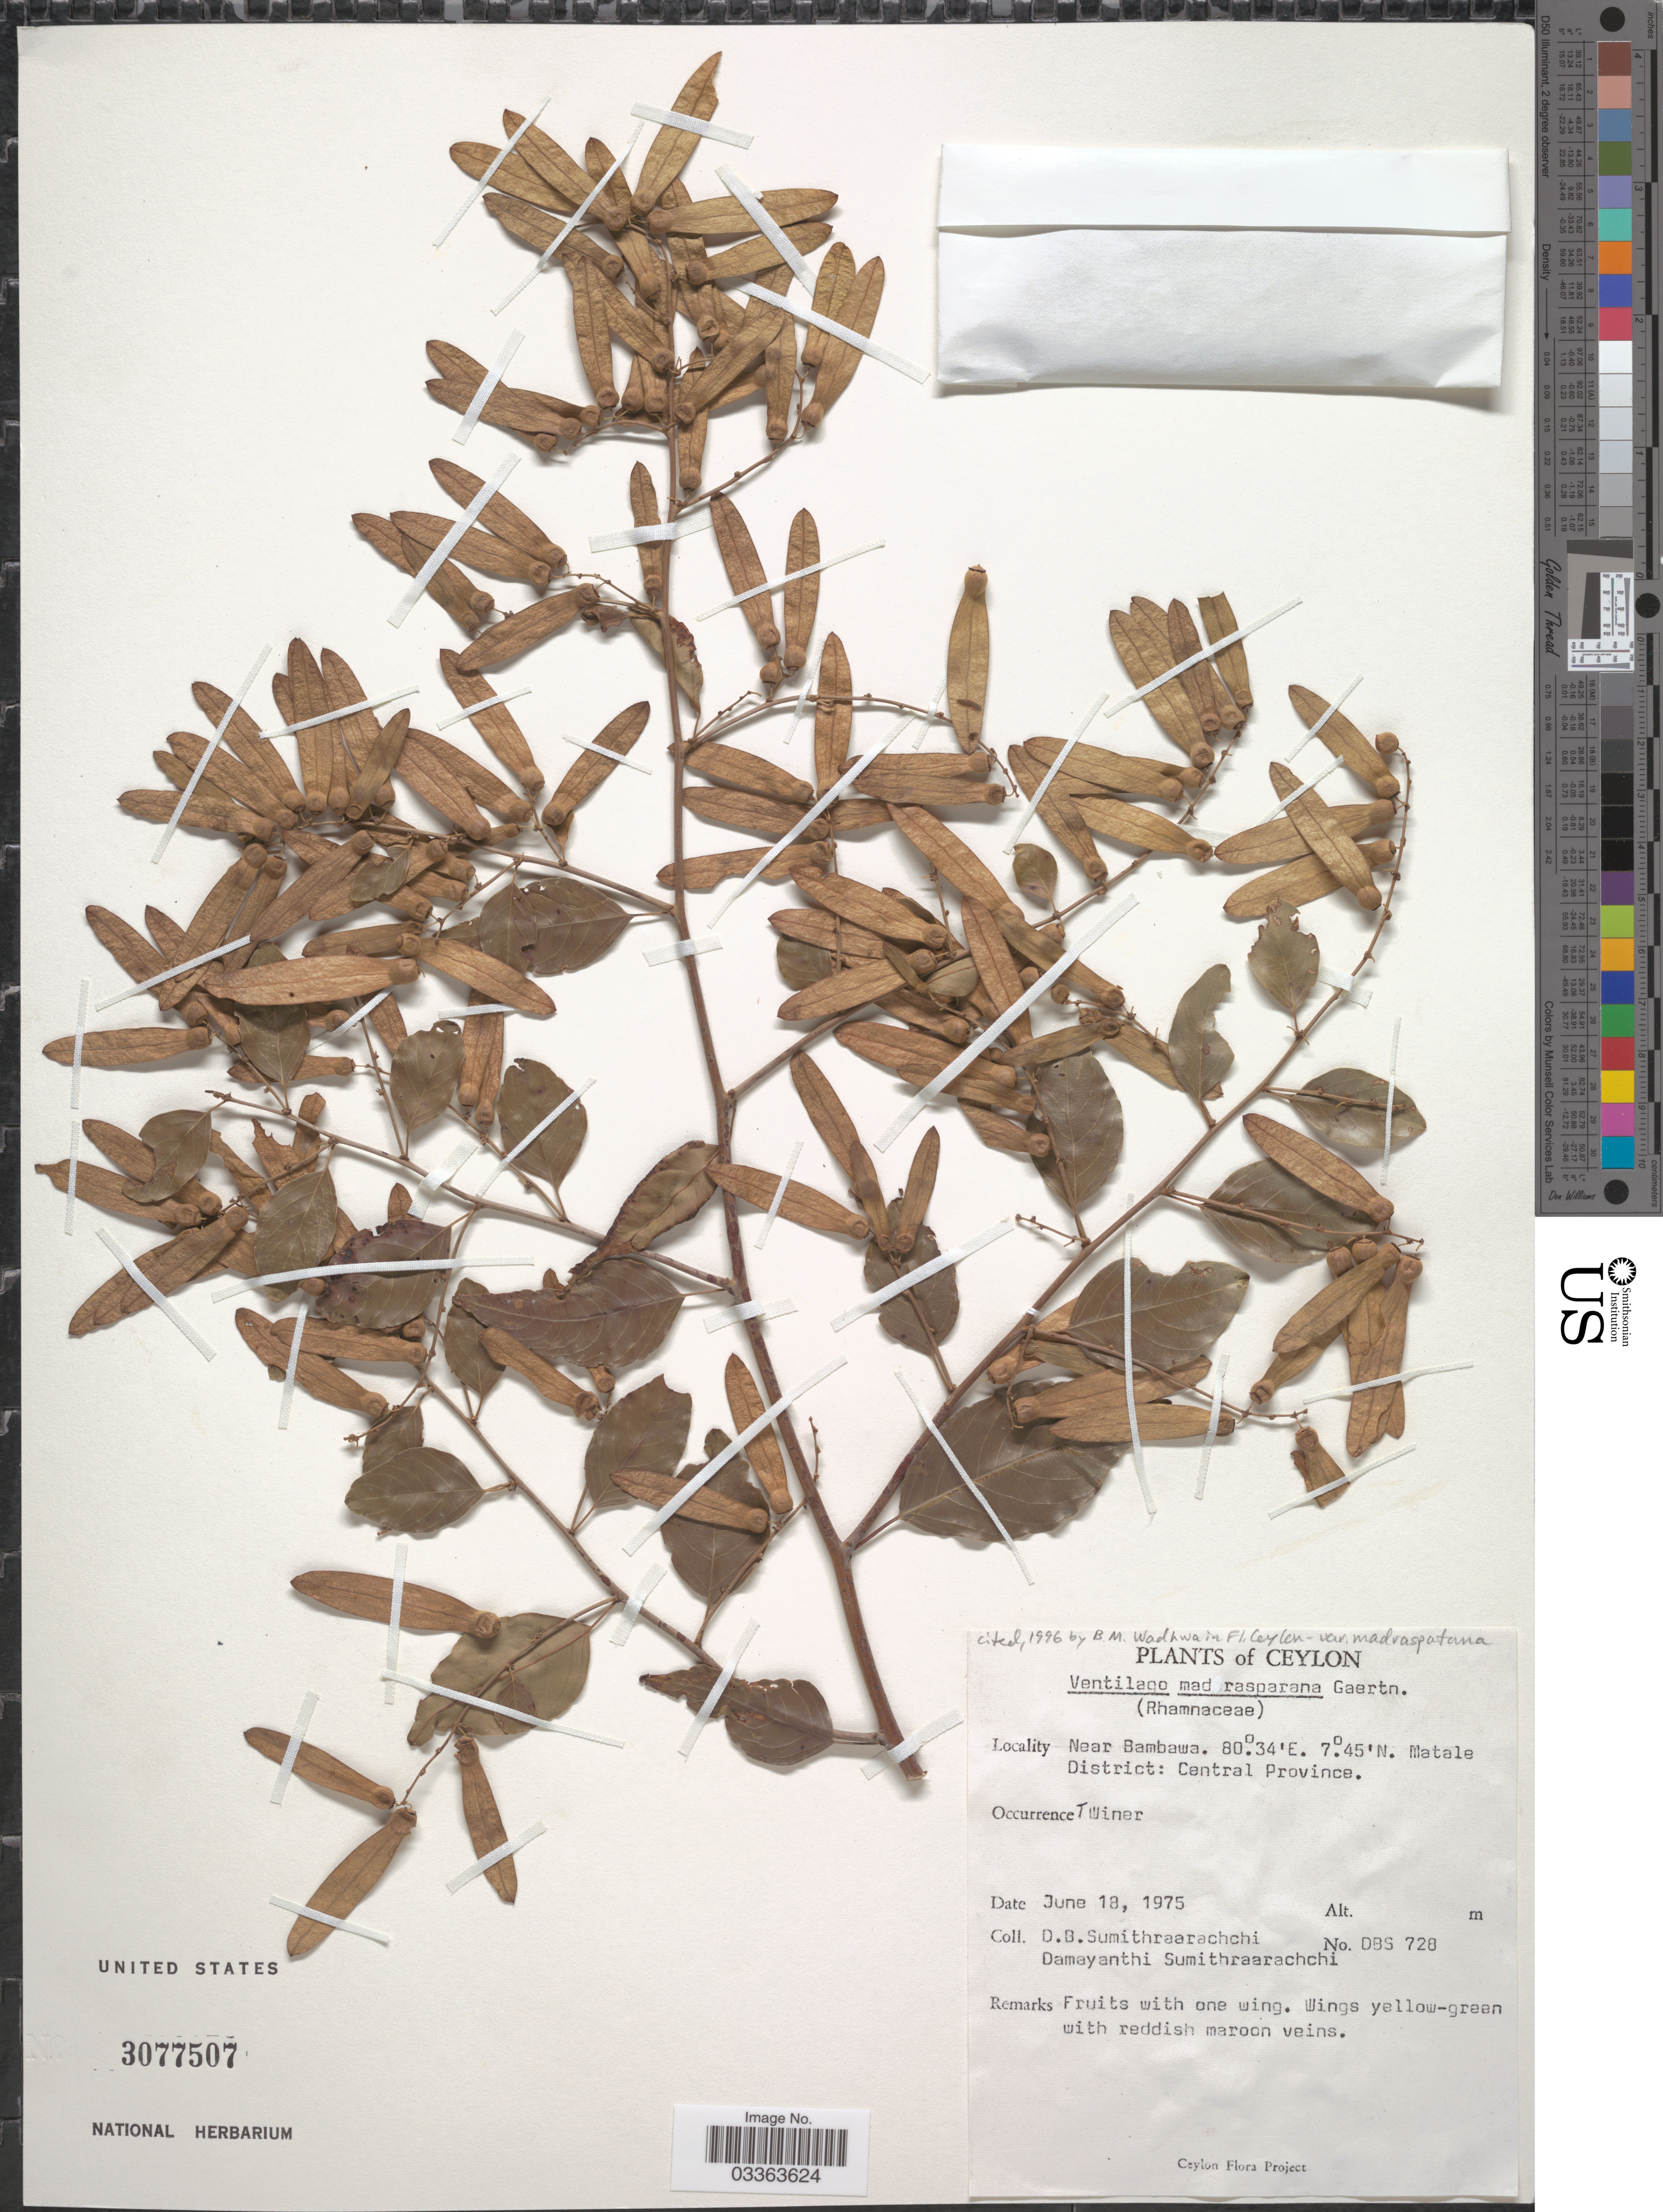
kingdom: Plantae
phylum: Tracheophyta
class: Magnoliopsida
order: Rosales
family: Rhamnaceae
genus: Ventilago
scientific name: Ventilago madraspatana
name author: Gaertn.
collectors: D. B. Sumithraarachchi & D. Sumithraarachchi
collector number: DBS 728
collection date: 1975-06-18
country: Sri Lanka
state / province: Central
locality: Ceylon. Near Bambawa. Matale District. Twiner. [unsure placement]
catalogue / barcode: US 3077507